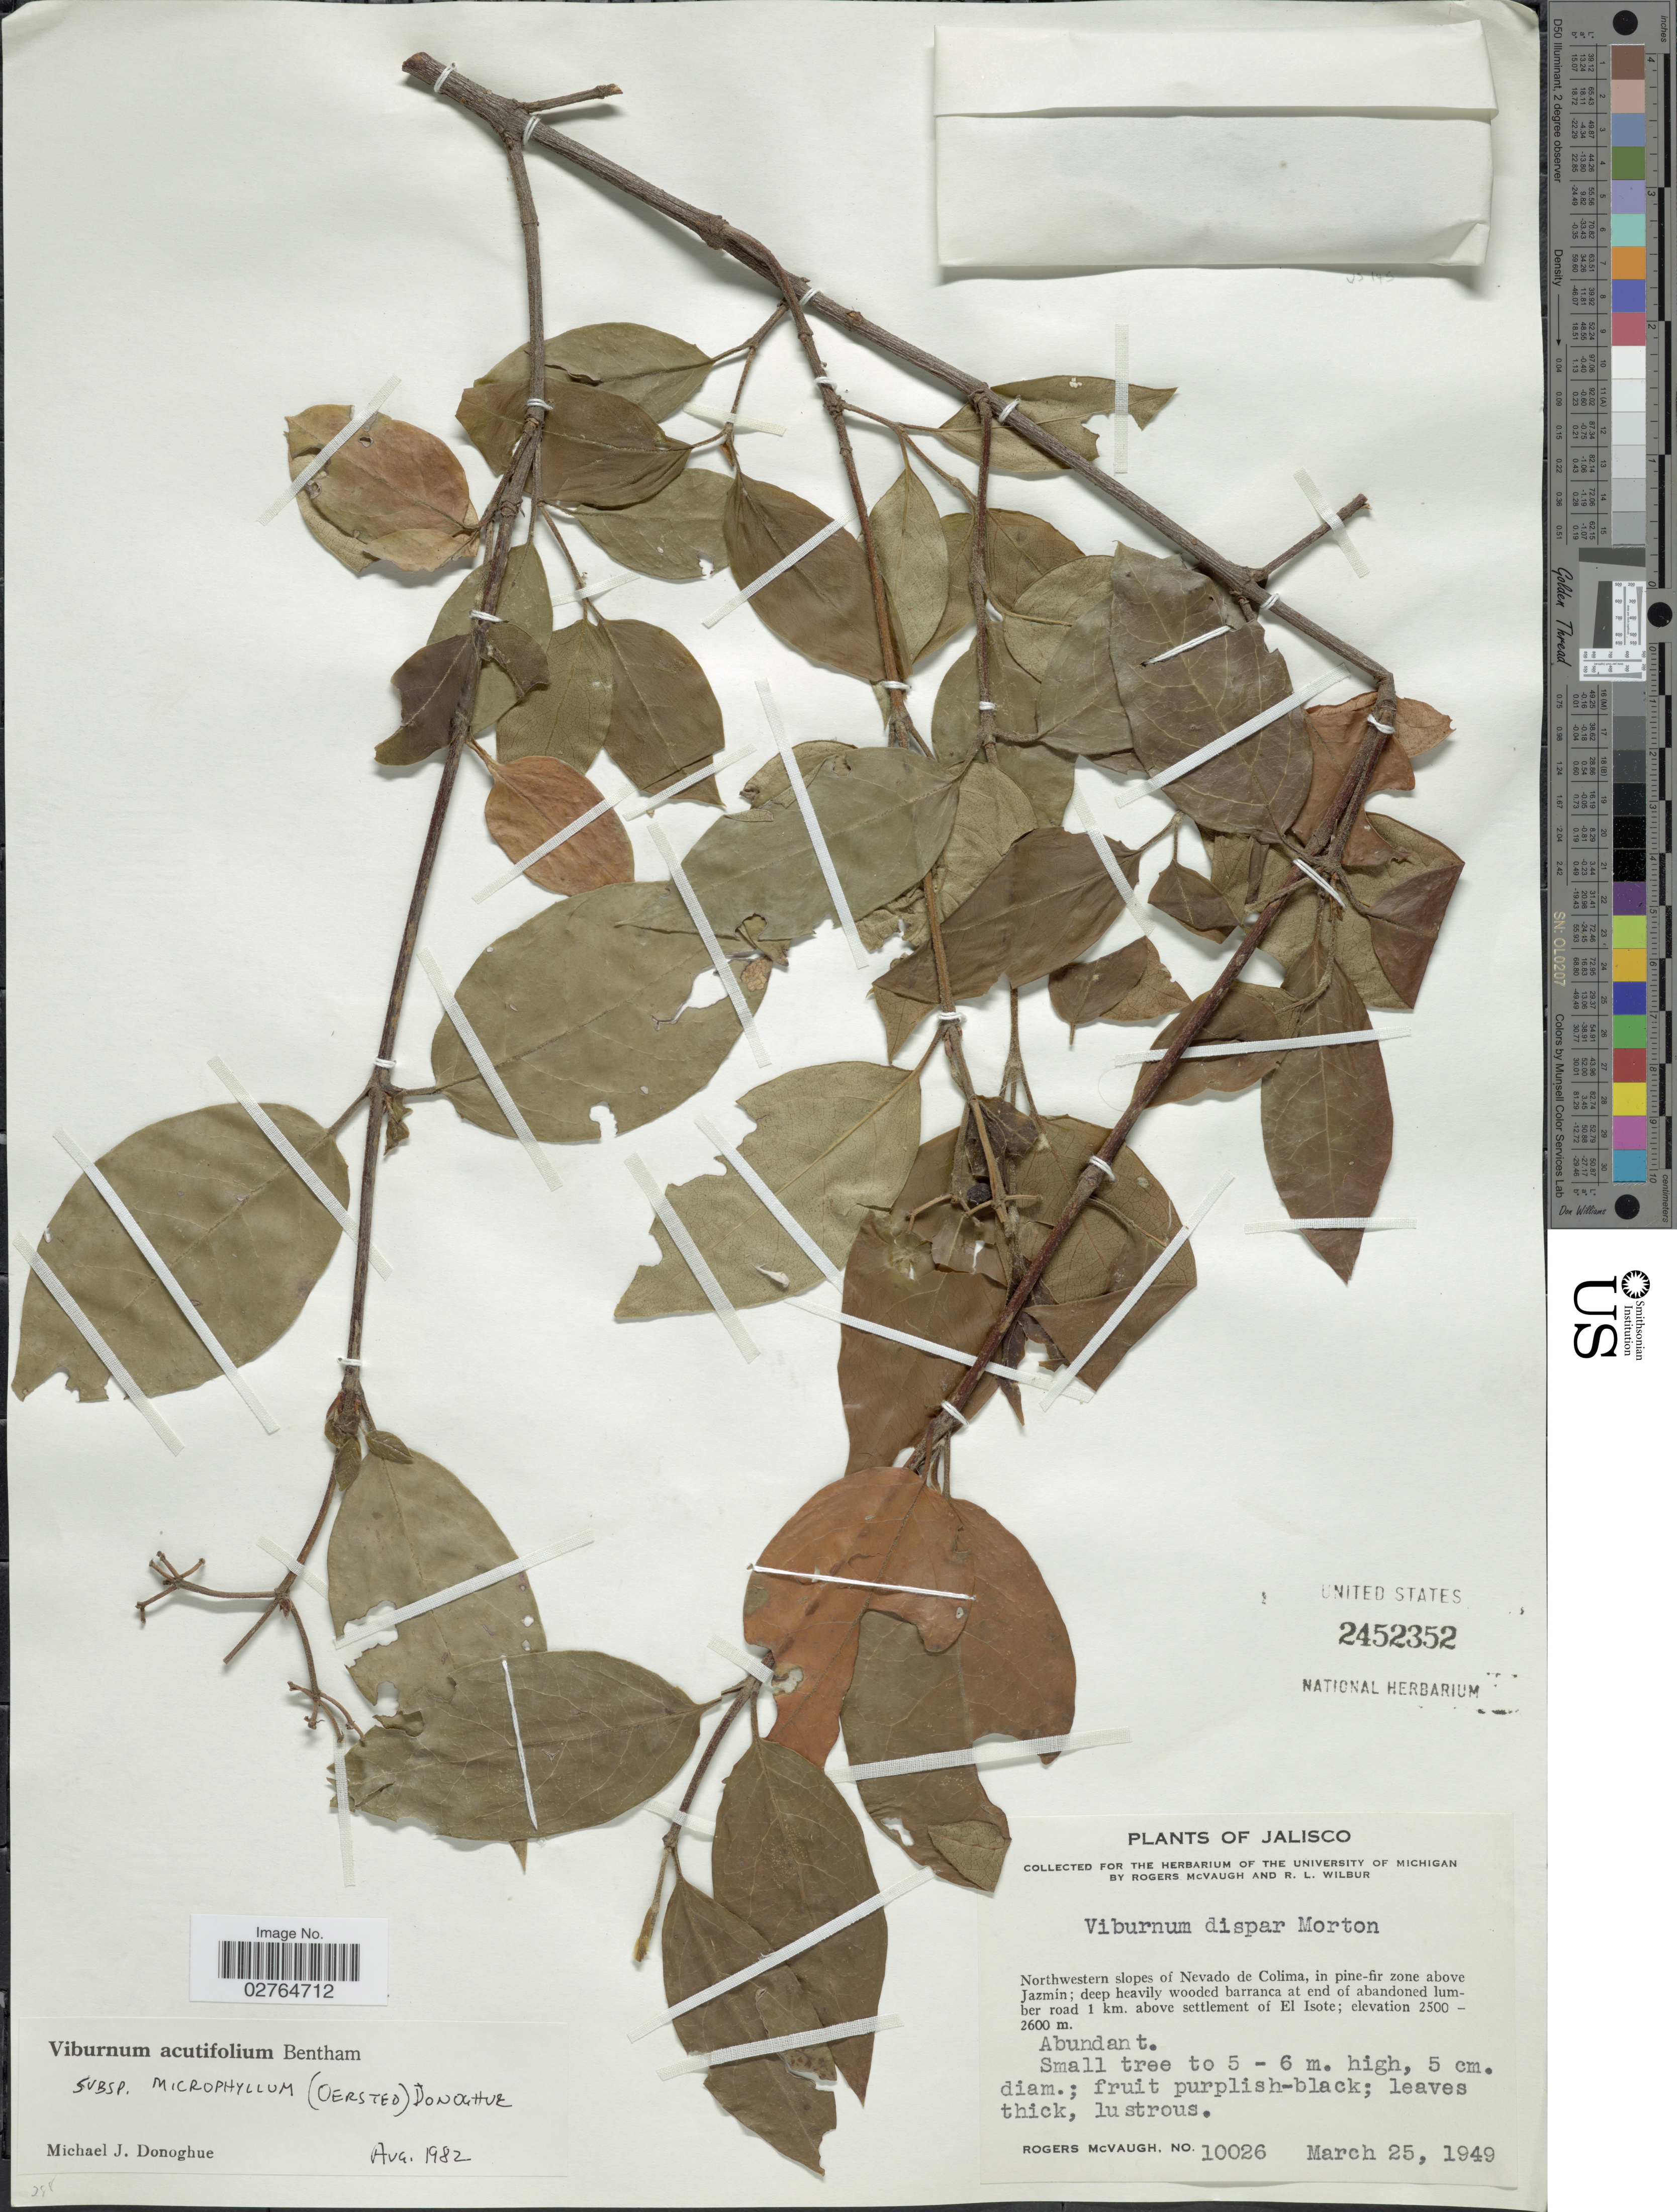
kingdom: Plantae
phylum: Tracheophyta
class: Magnoliopsida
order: Dipsacales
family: Viburnaceae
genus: Viburnum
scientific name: Viburnum acutifolium var. microphyllum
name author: (Oerst.) Villarreal & A.E. Estrada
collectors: R. McVaugh & R. L. Wilbur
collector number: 10026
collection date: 1949-03-25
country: Mexico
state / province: Jalisco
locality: Northwestern slopes of Nevado de Colima, in pine-fir zone above Jazmín; deep heavily wooded barranca at end of abandoned lumber road 1 km. above settlement of El Isote.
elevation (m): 2500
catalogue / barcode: US 2452352